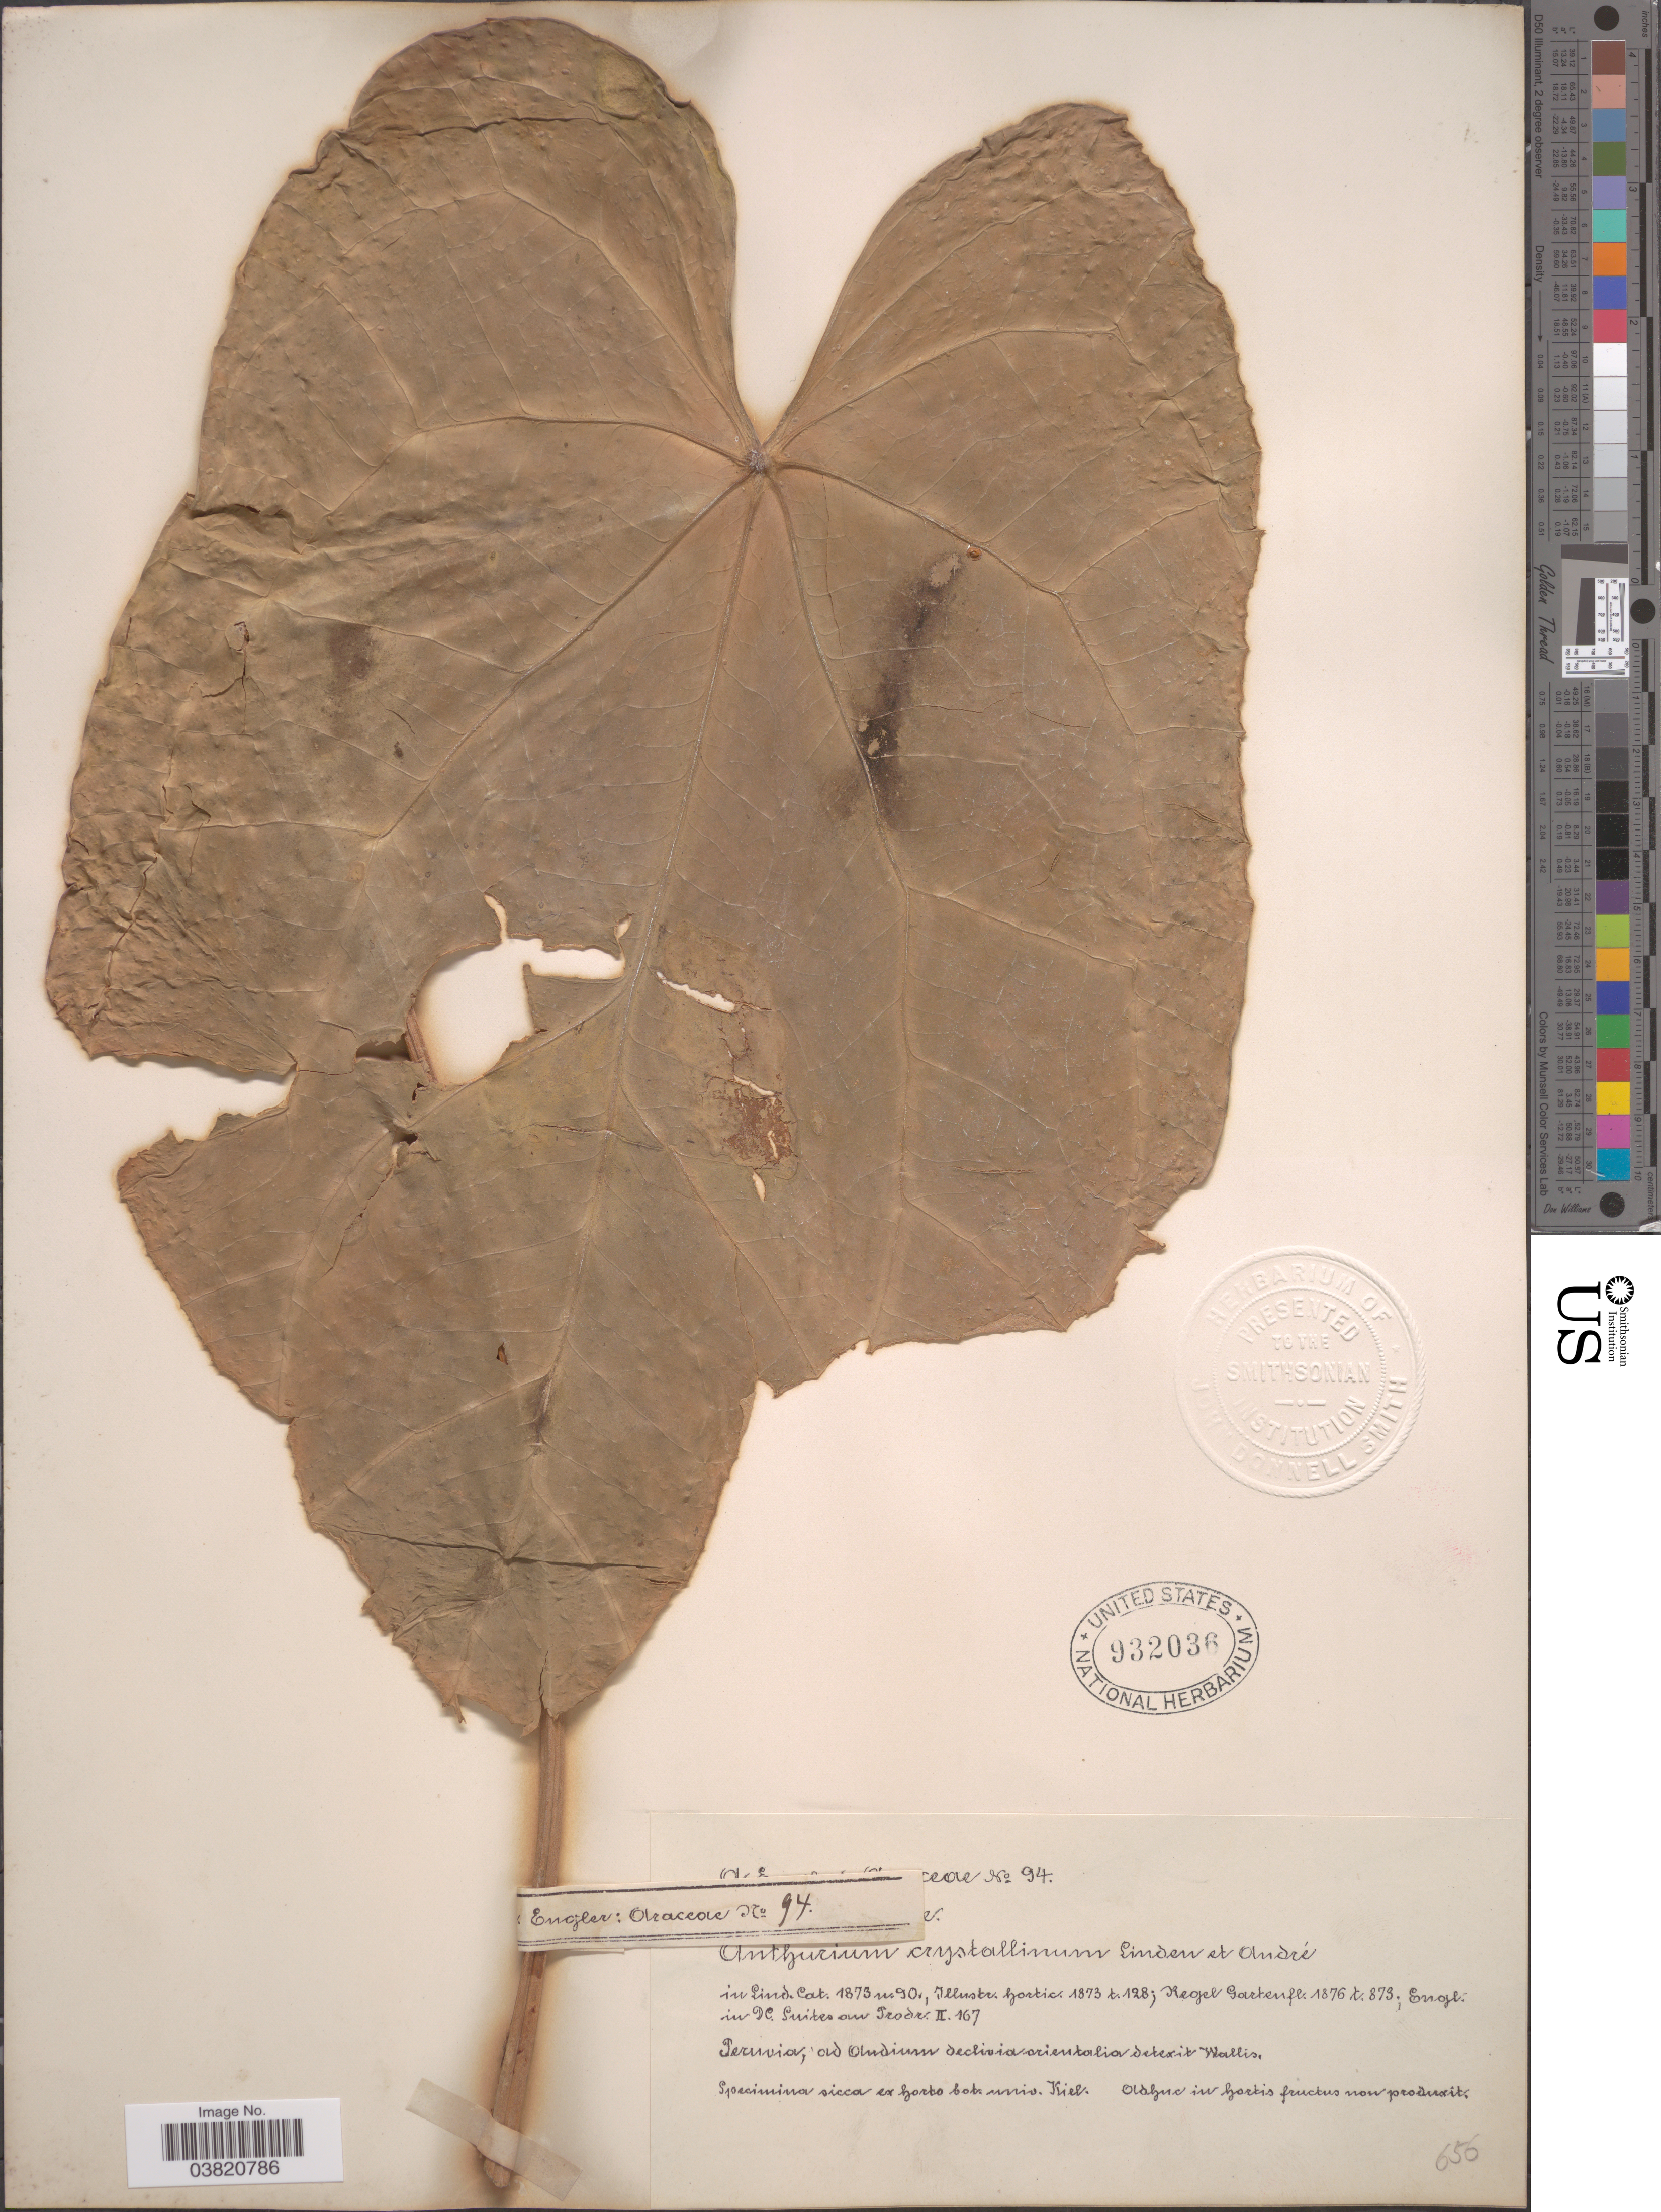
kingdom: Plantae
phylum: Tracheophyta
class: Liliopsida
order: Alismatales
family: Araceae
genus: Anthurium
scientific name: Anthurium crystallinum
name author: Linden & André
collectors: A. Engler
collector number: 94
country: Peru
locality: Peruvia, ad Andium declivia orientalia detexit Wallis.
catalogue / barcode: US 932036